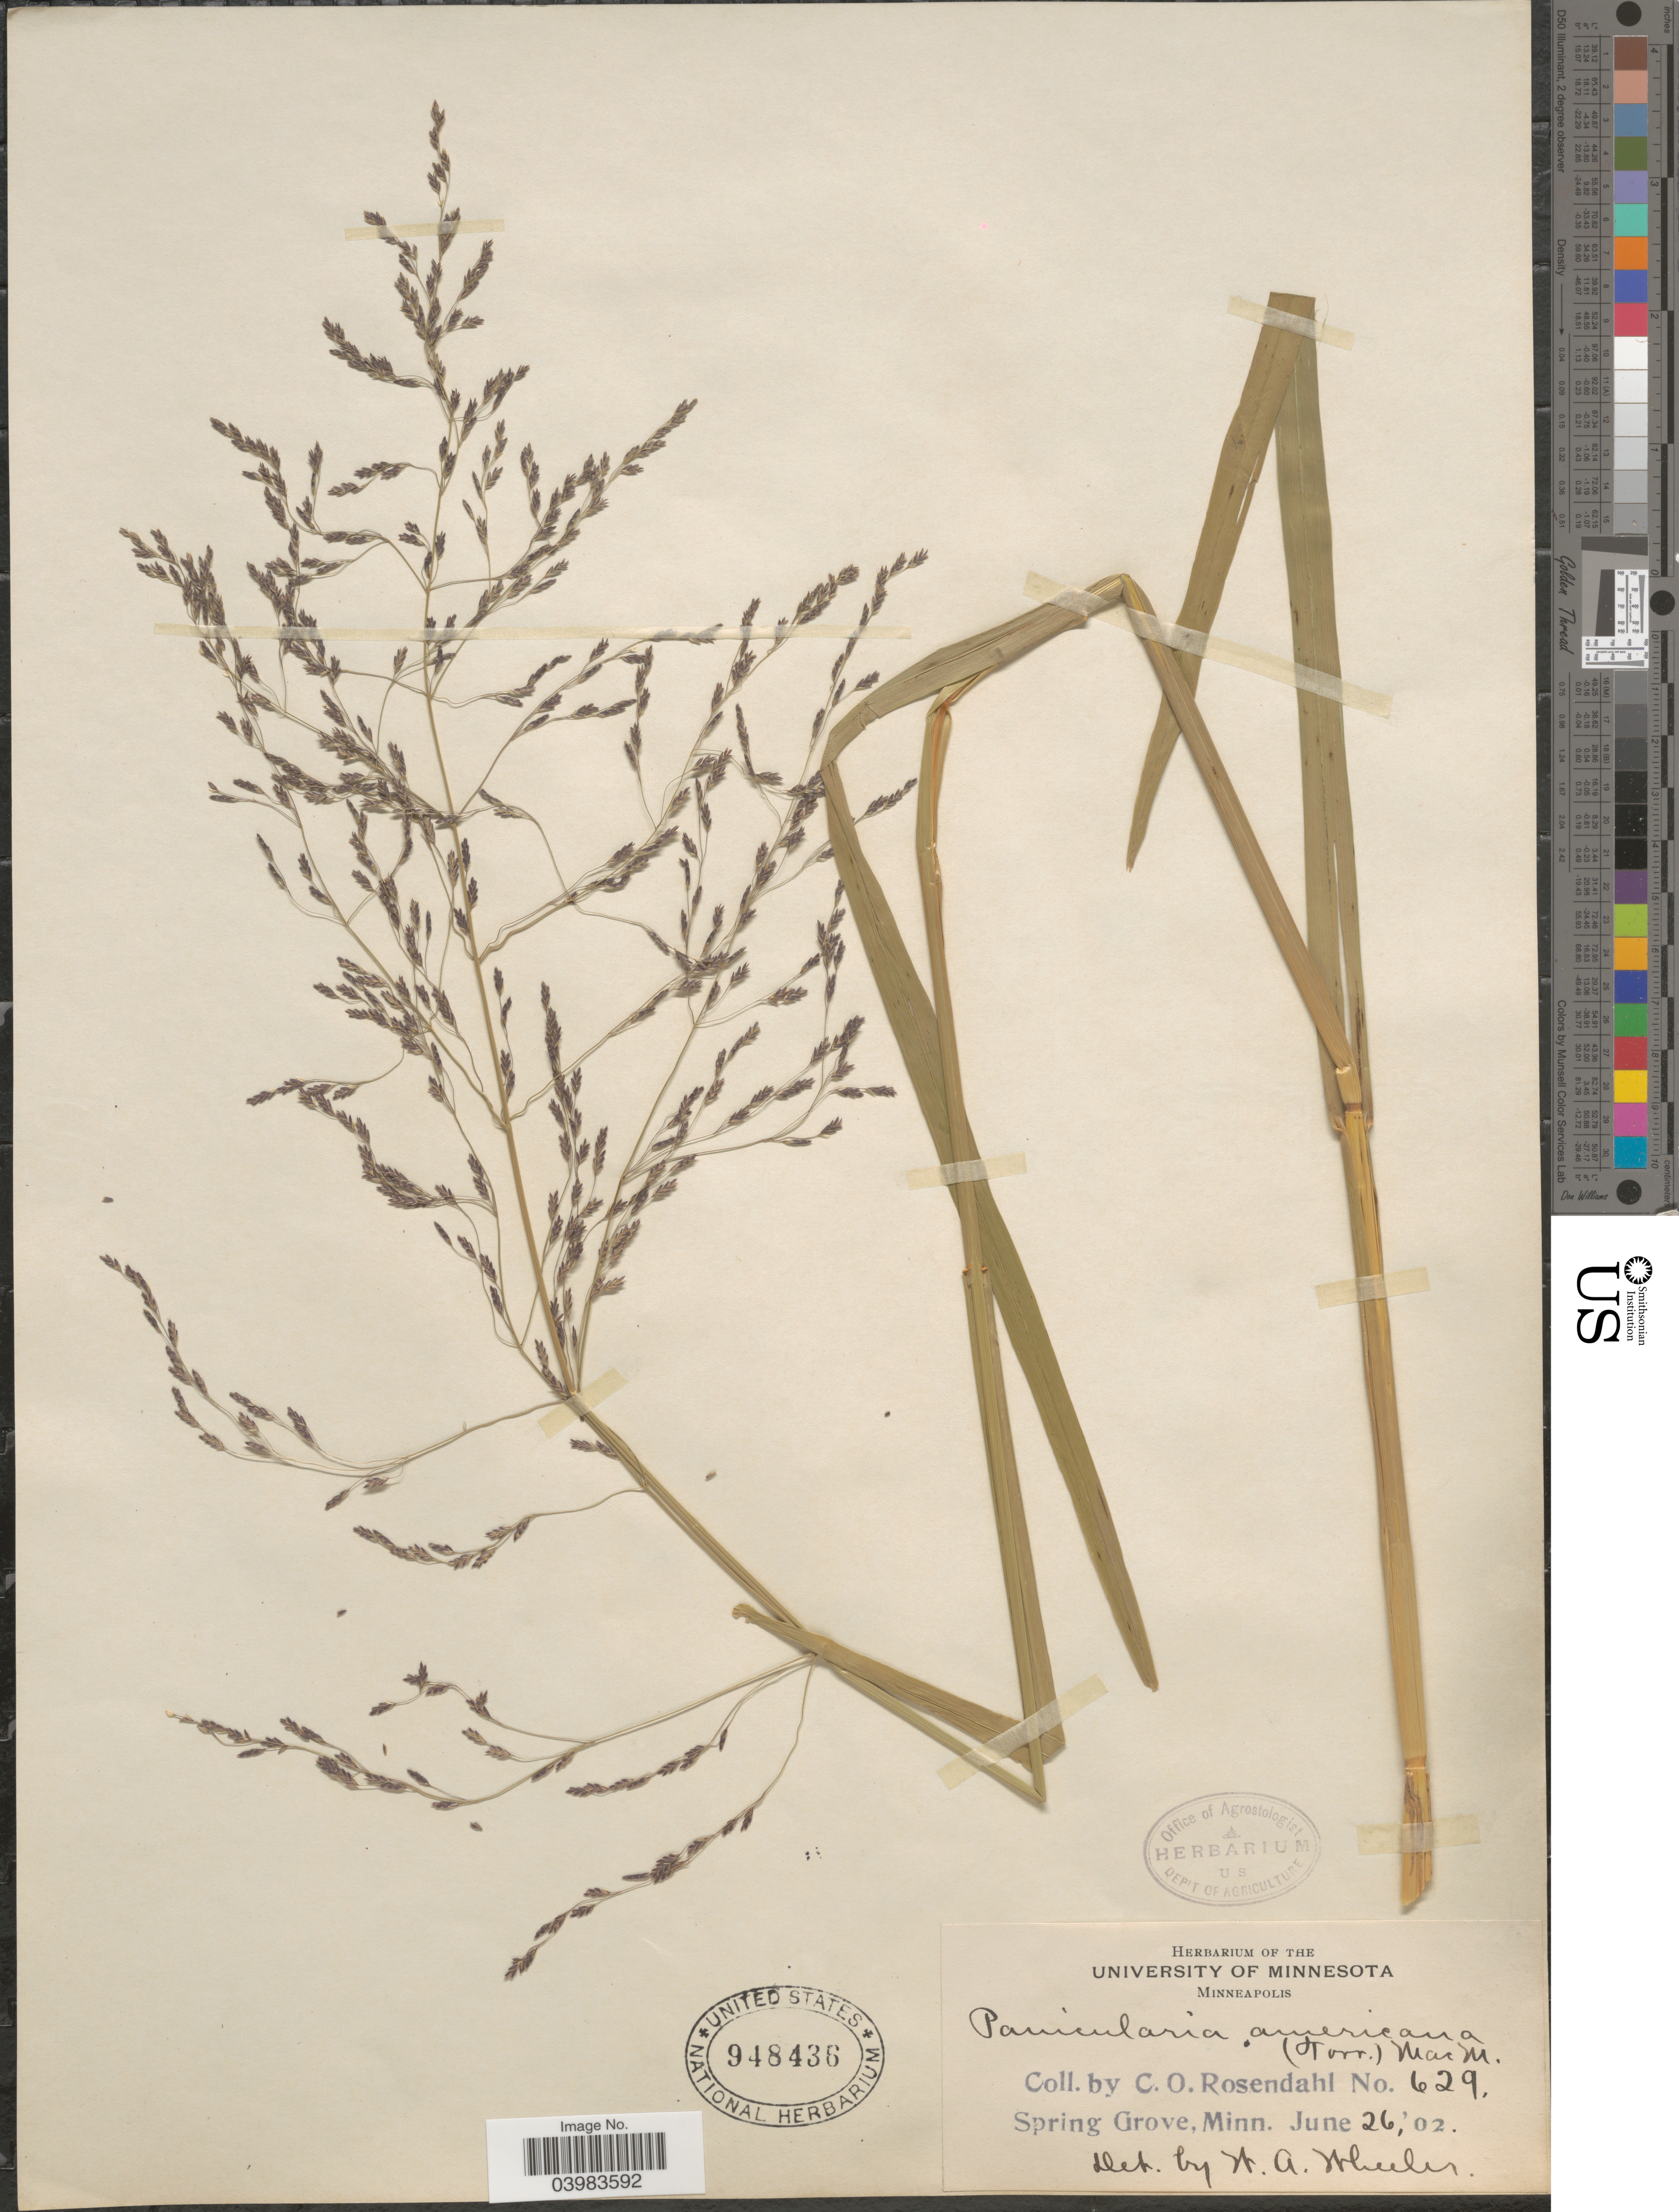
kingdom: Plantae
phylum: Tracheophyta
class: Liliopsida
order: Poales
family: Poaceae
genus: Glyceria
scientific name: Glyceria grandis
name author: S. Watson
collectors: C. O. Rosendahl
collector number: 629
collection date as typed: Transcribed d/m/y: 26/6/2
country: United States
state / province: Minnesota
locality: Minneapolis. Spring Grove.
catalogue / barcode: US 948436